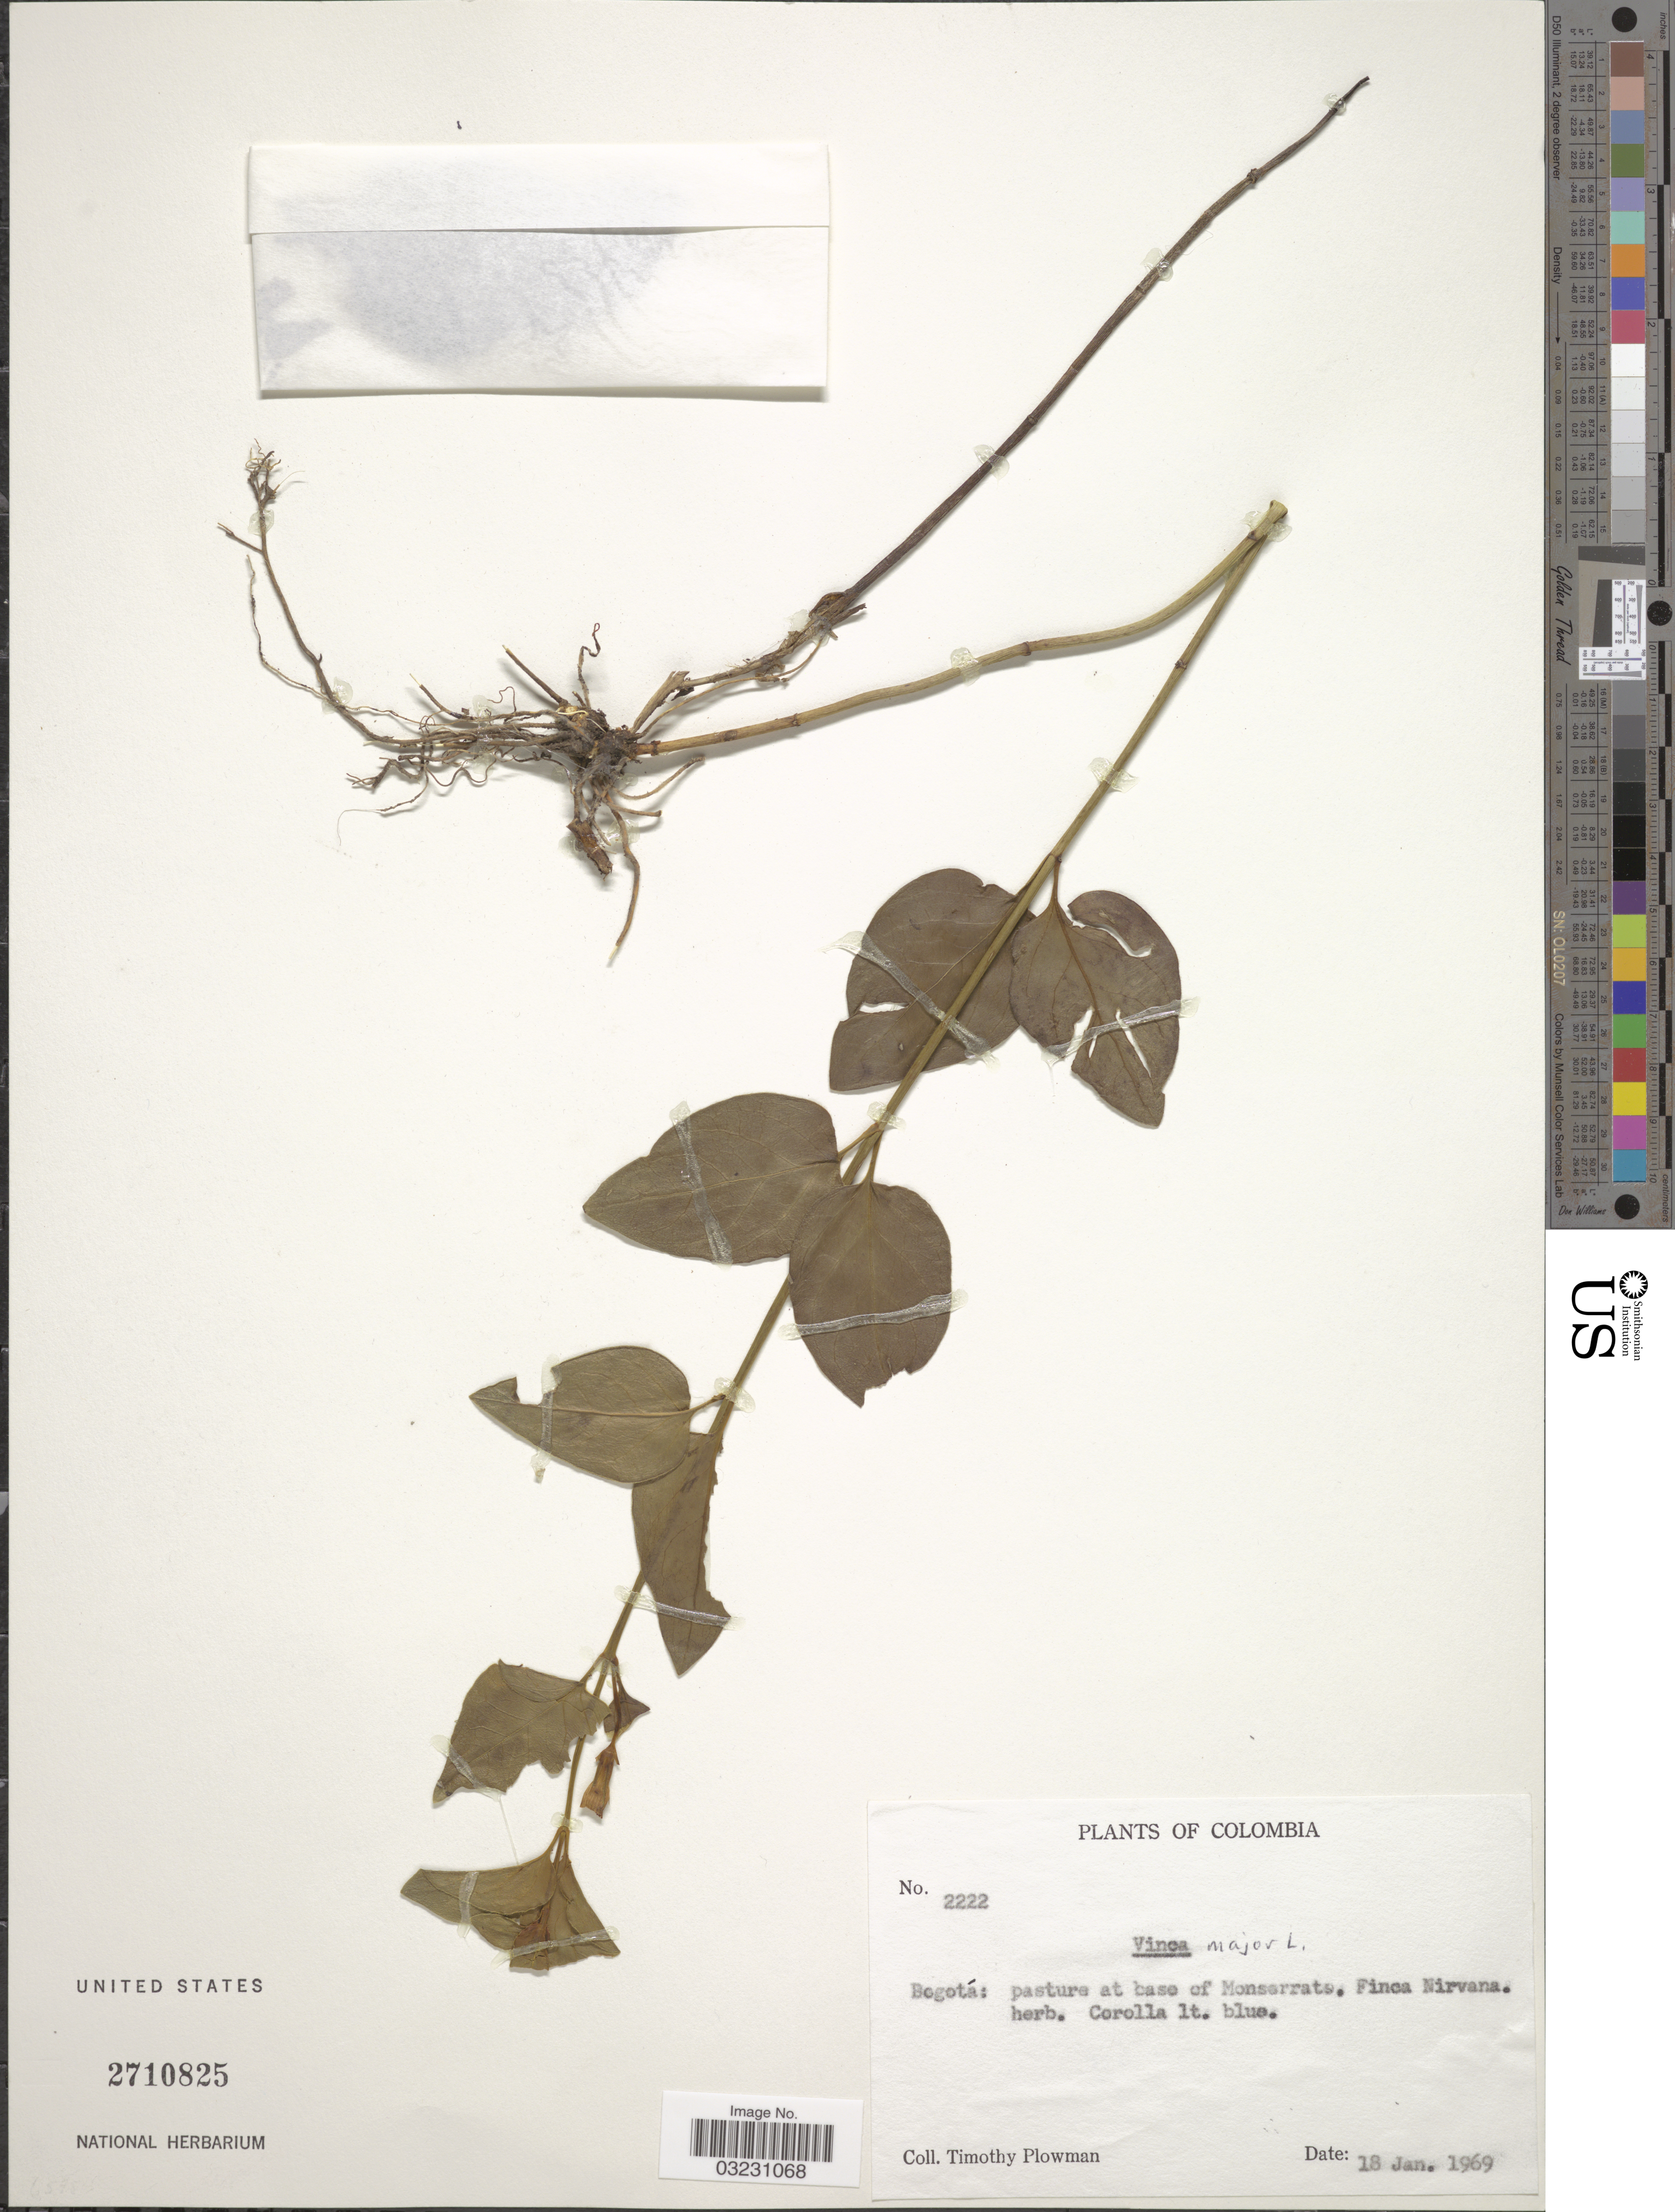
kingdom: Plantae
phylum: Tracheophyta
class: Magnoliopsida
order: Gentianales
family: Apocynaceae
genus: Vinca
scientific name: Vinca major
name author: L.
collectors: T. Plowman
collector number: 2222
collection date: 1969-01-18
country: Colombia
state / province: Bogota D.C.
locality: Bogotá: pasture at base of Monserrate. Finca Nirvana.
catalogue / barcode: US 2710825